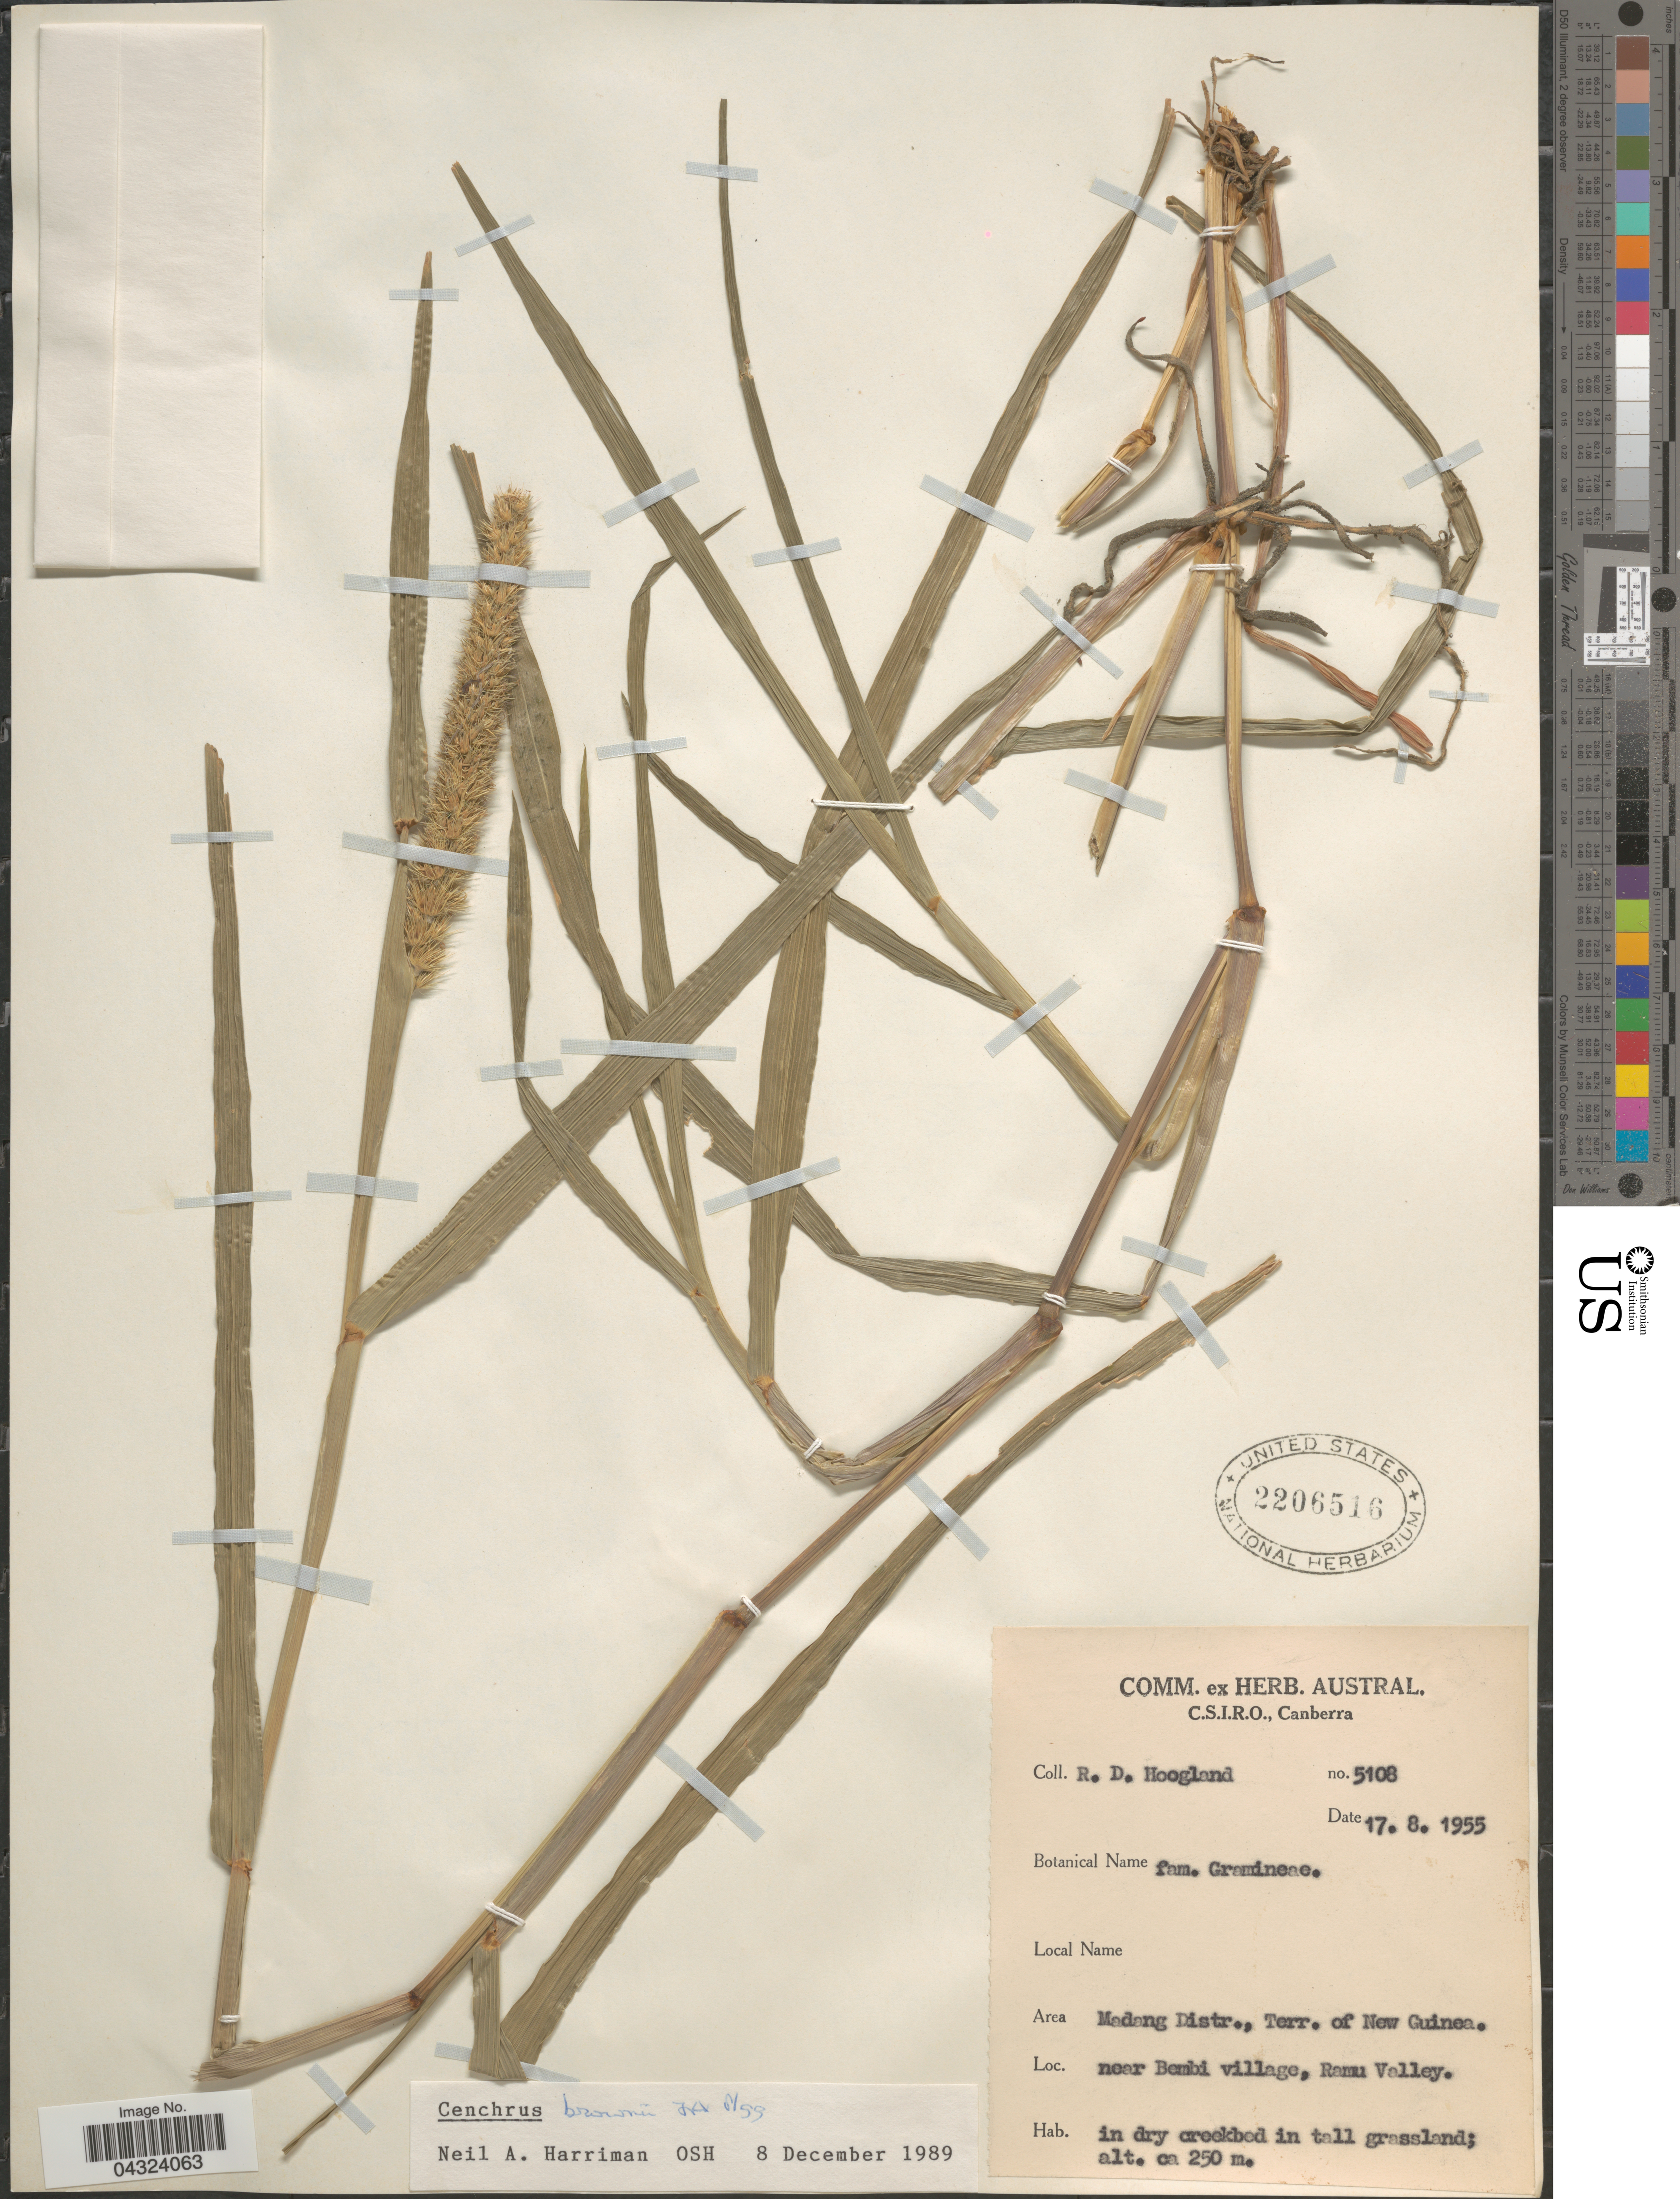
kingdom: Plantae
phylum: Tracheophyta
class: Liliopsida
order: Poales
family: Poaceae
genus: Cenchrus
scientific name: Cenchrus brownii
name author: Roem. & Schult.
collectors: R. D. Hoogland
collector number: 5108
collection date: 1955-08-17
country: Papua New Guinea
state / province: Madang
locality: Madang Distr., Terr. of New Guinea. Near Bemixi village, Ramu Valley.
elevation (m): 250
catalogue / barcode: US 2206516